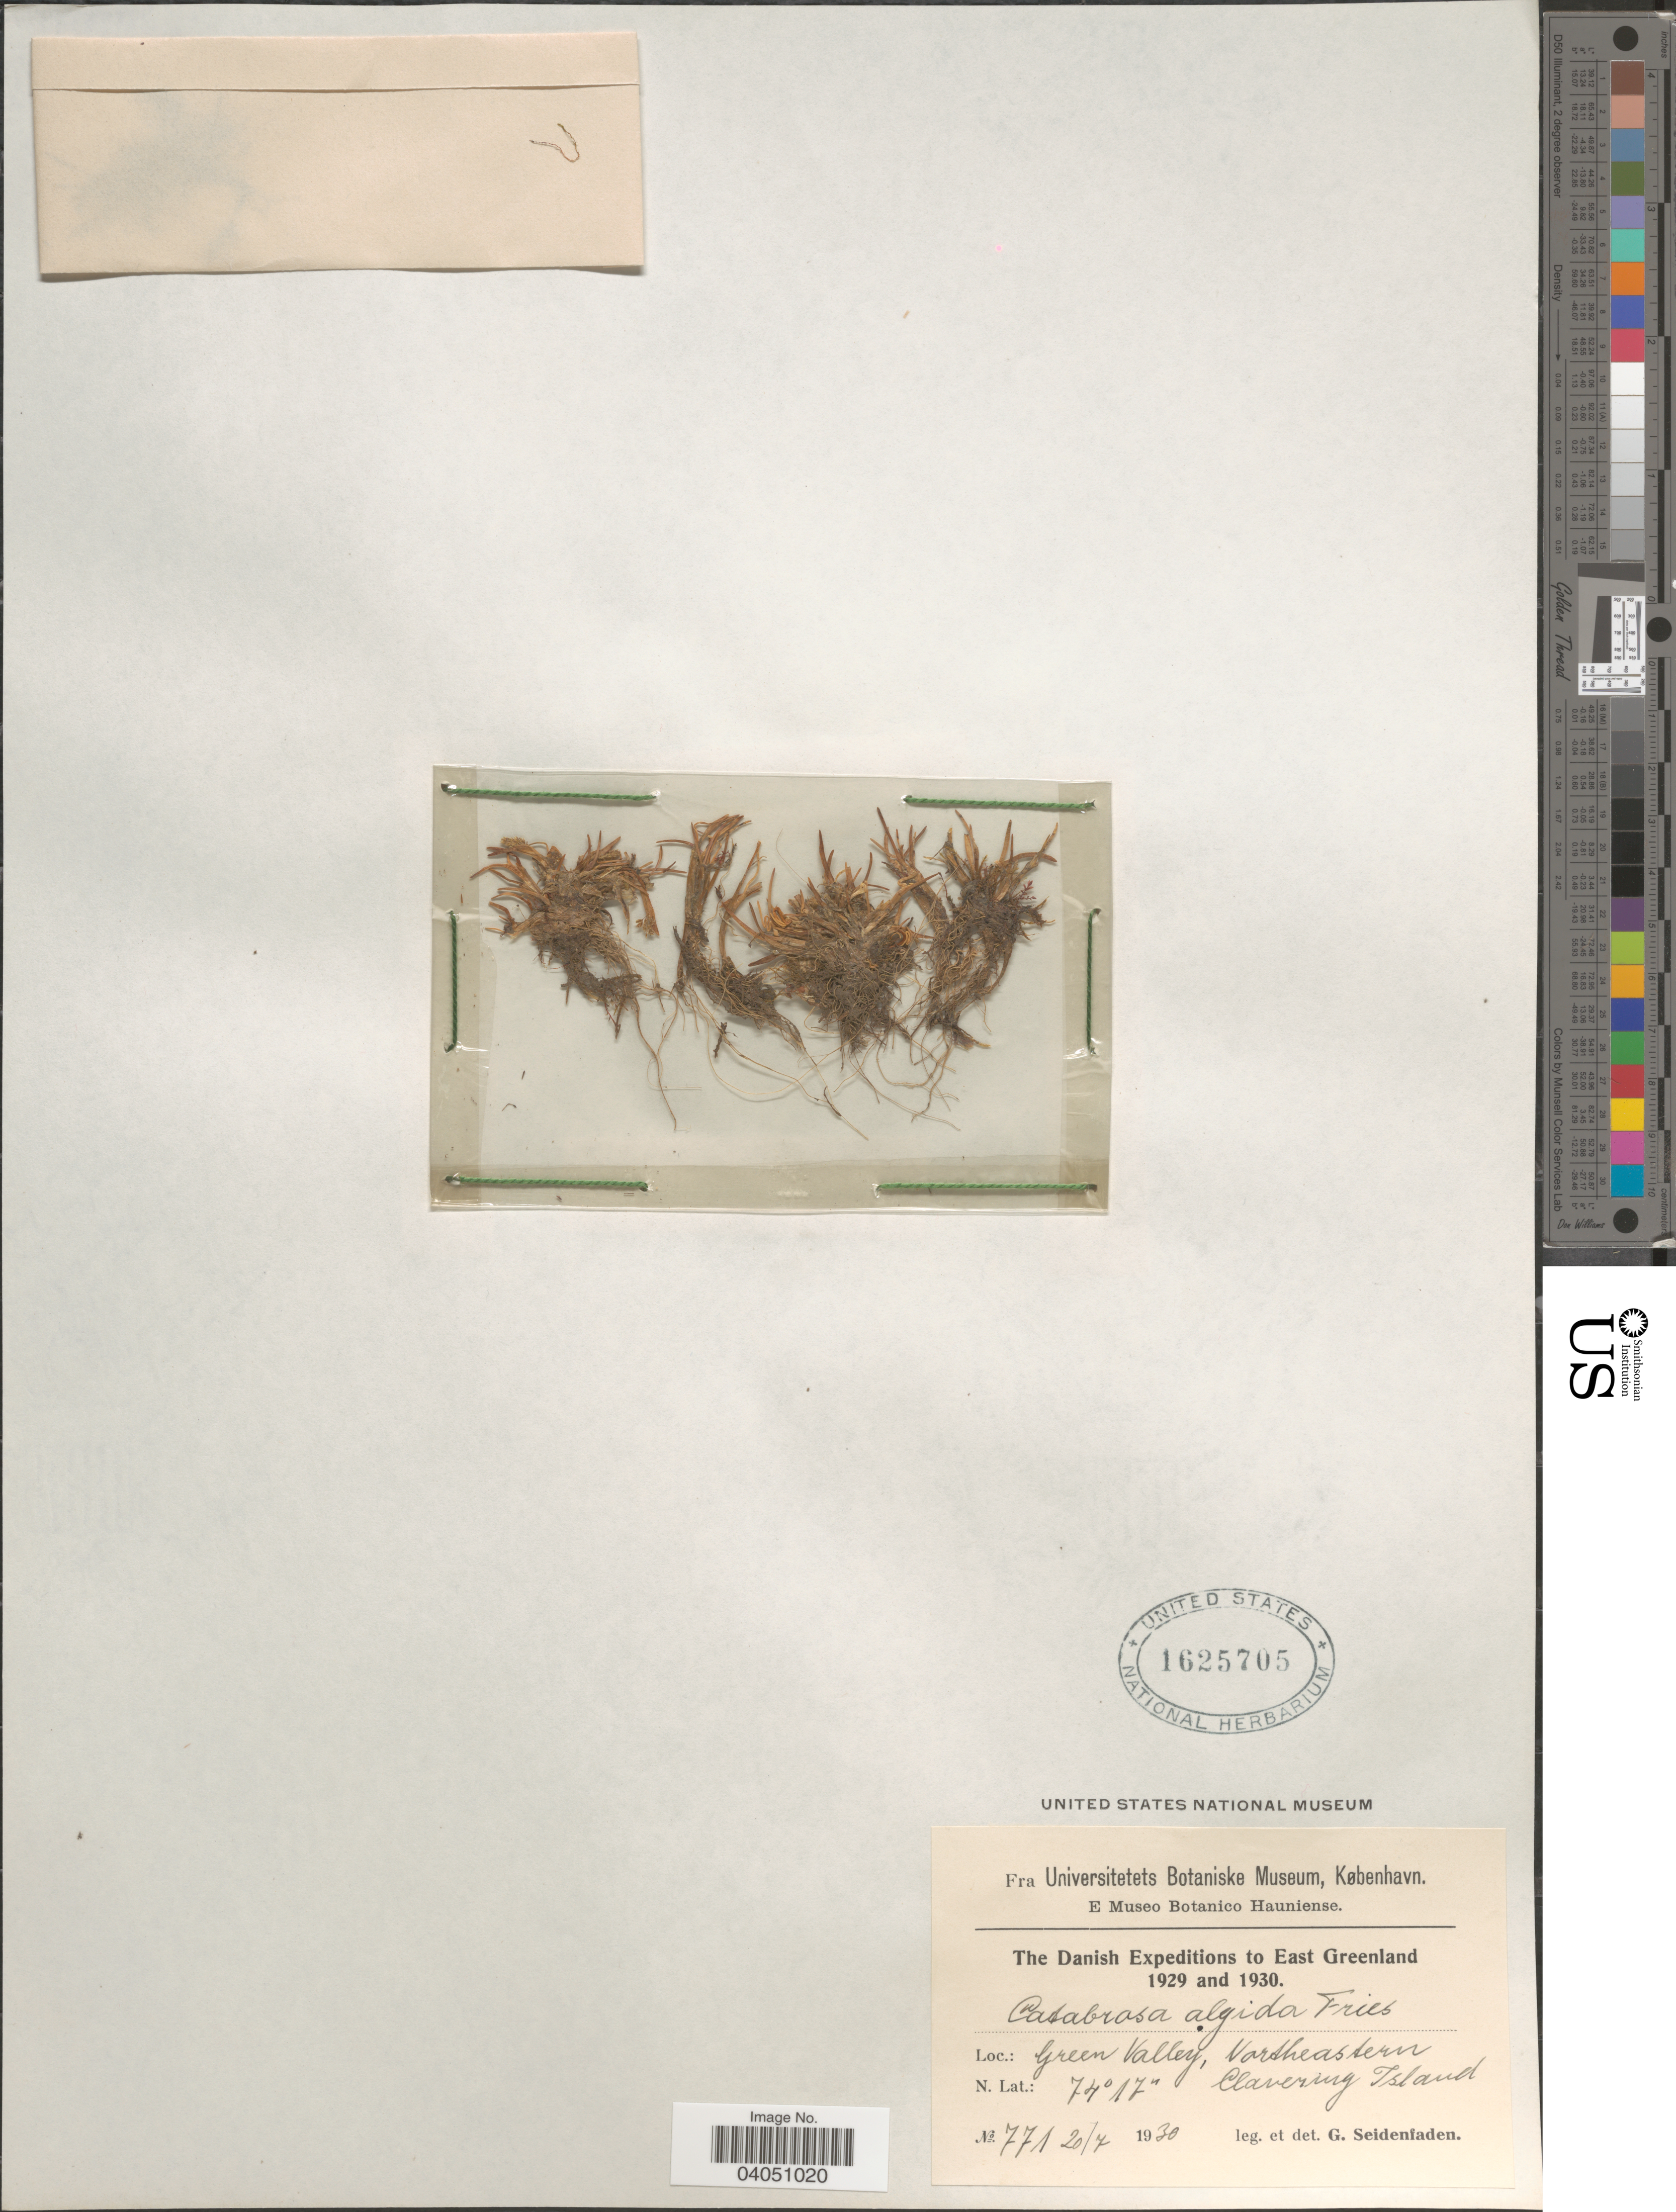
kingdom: Plantae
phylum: Tracheophyta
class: Liliopsida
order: Poales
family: Poaceae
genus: Phippsia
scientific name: Phippsia algida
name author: (Sol.) R. Br.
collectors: G. Seidenfaden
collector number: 771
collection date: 1930-07-20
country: Greenland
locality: East Greenland. Green Valley, Northeastern Clavering Island.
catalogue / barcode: US 1625705